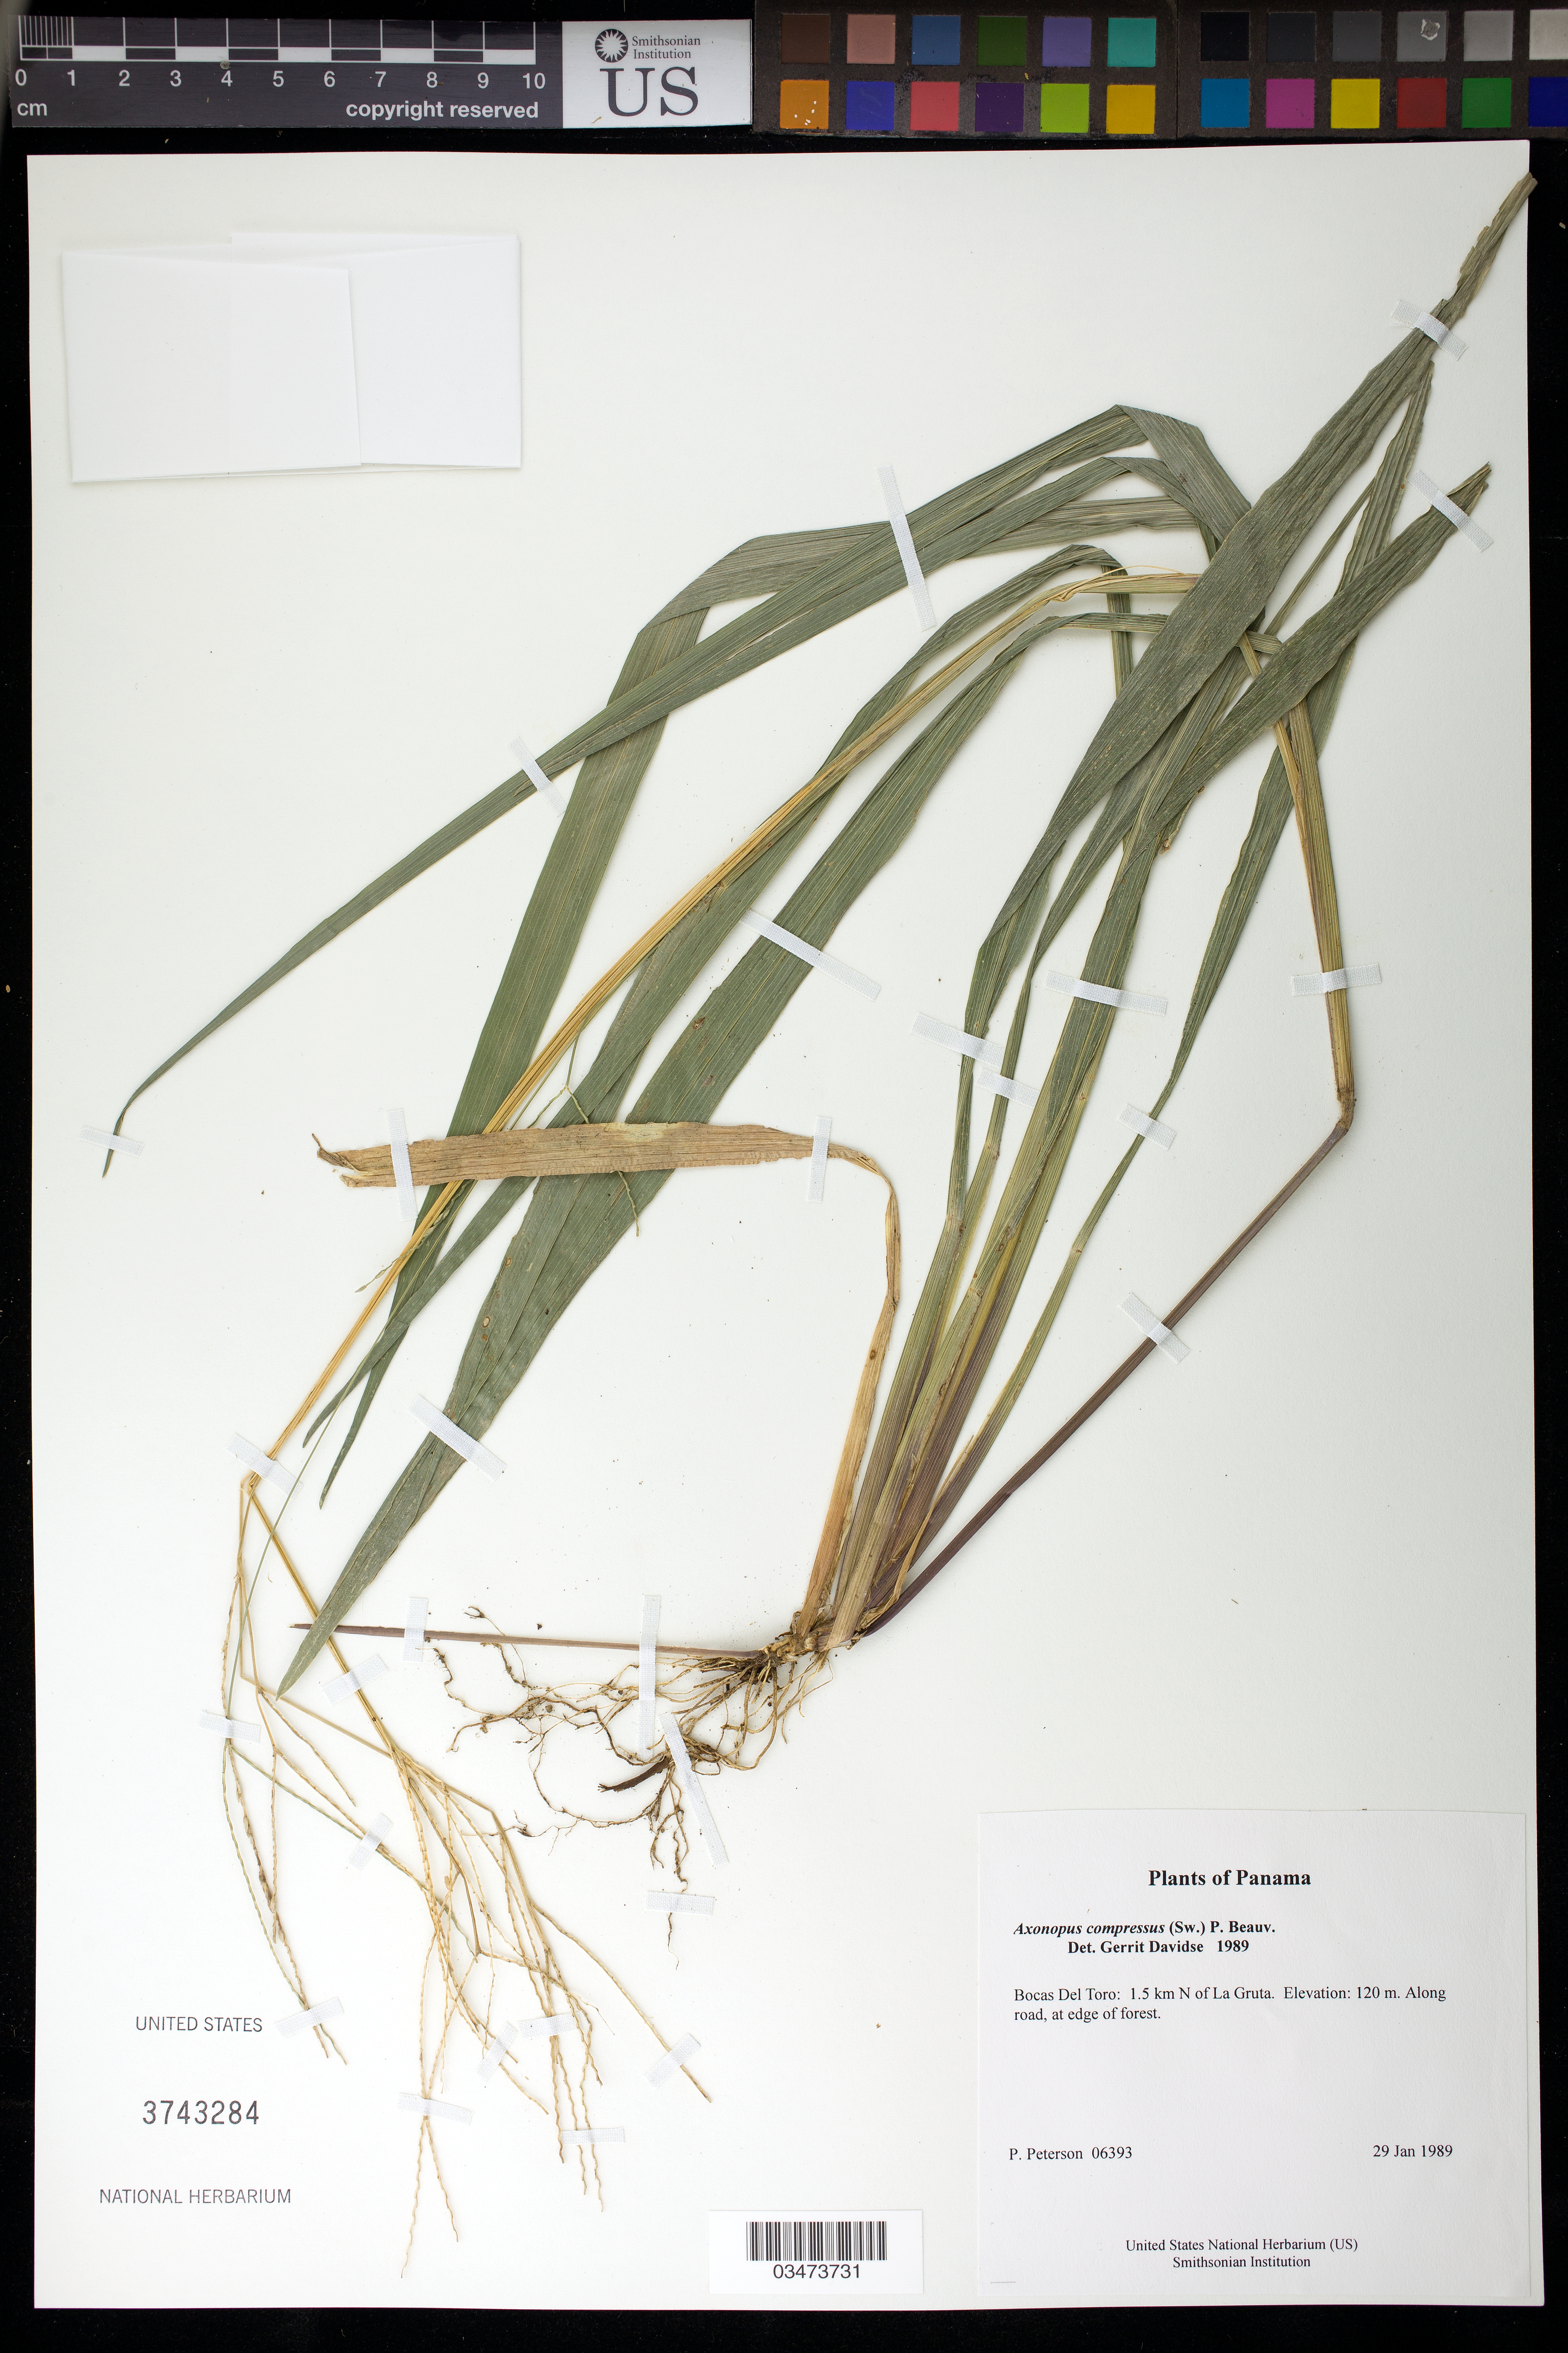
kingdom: Plantae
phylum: Tracheophyta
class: Liliopsida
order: Poales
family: Poaceae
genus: Axonopus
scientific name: Axonopus compressus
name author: (Sw.) P. Beauv.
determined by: Davidse, Gerrit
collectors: P. M. Peterson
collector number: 06393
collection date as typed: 29 Jan 1989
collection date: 1989-01-29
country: Panama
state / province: Bocas del Toro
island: Colón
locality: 1.5 km N of La Gruta.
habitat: Along road, at edge of forest.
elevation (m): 120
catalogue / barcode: US 3743284